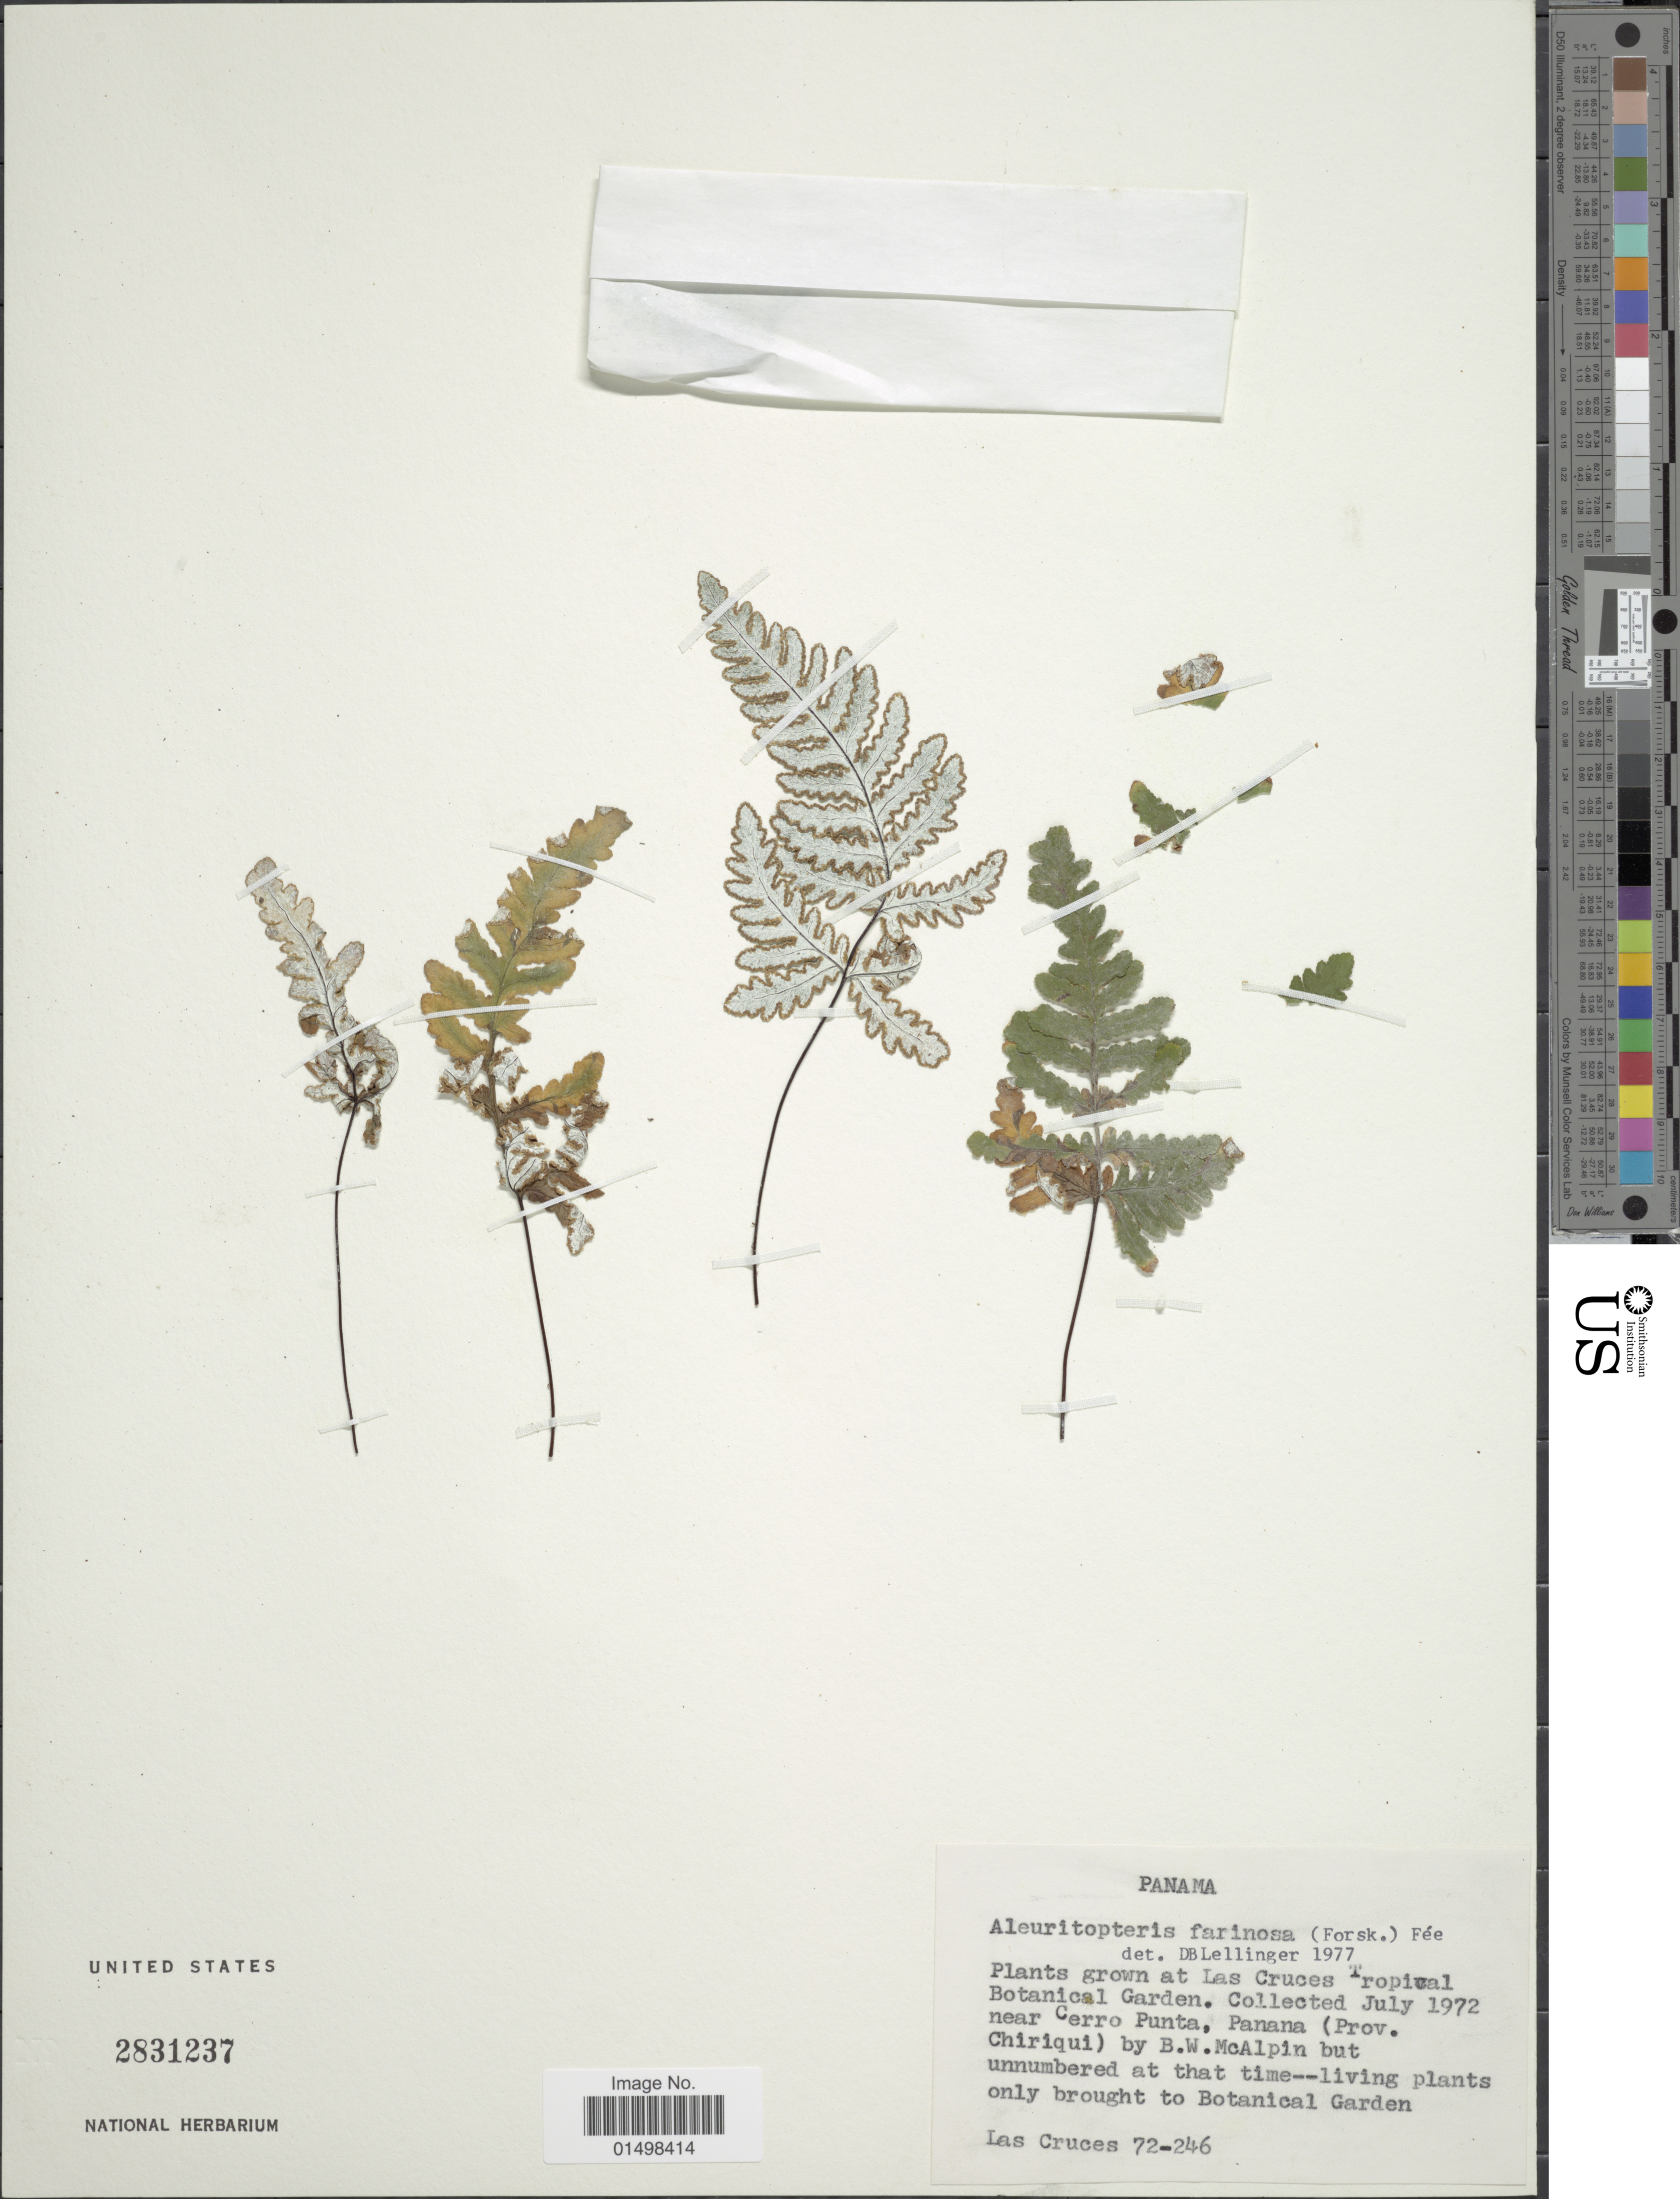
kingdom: Plantae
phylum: Tracheophyta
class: Polypodiopsida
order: Polypodiales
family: Pteridaceae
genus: Aleuritopteris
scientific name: Aleuritopteris farinosa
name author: (Forssk.) Fée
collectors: B. W. McAlpin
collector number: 72-246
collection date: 1972-07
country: Panama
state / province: Chiriqui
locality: At Las Cruces Tropical Botanical Garden. Near Cerro Punta, Panana (Prov. Chiriqui).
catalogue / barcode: US 2831237